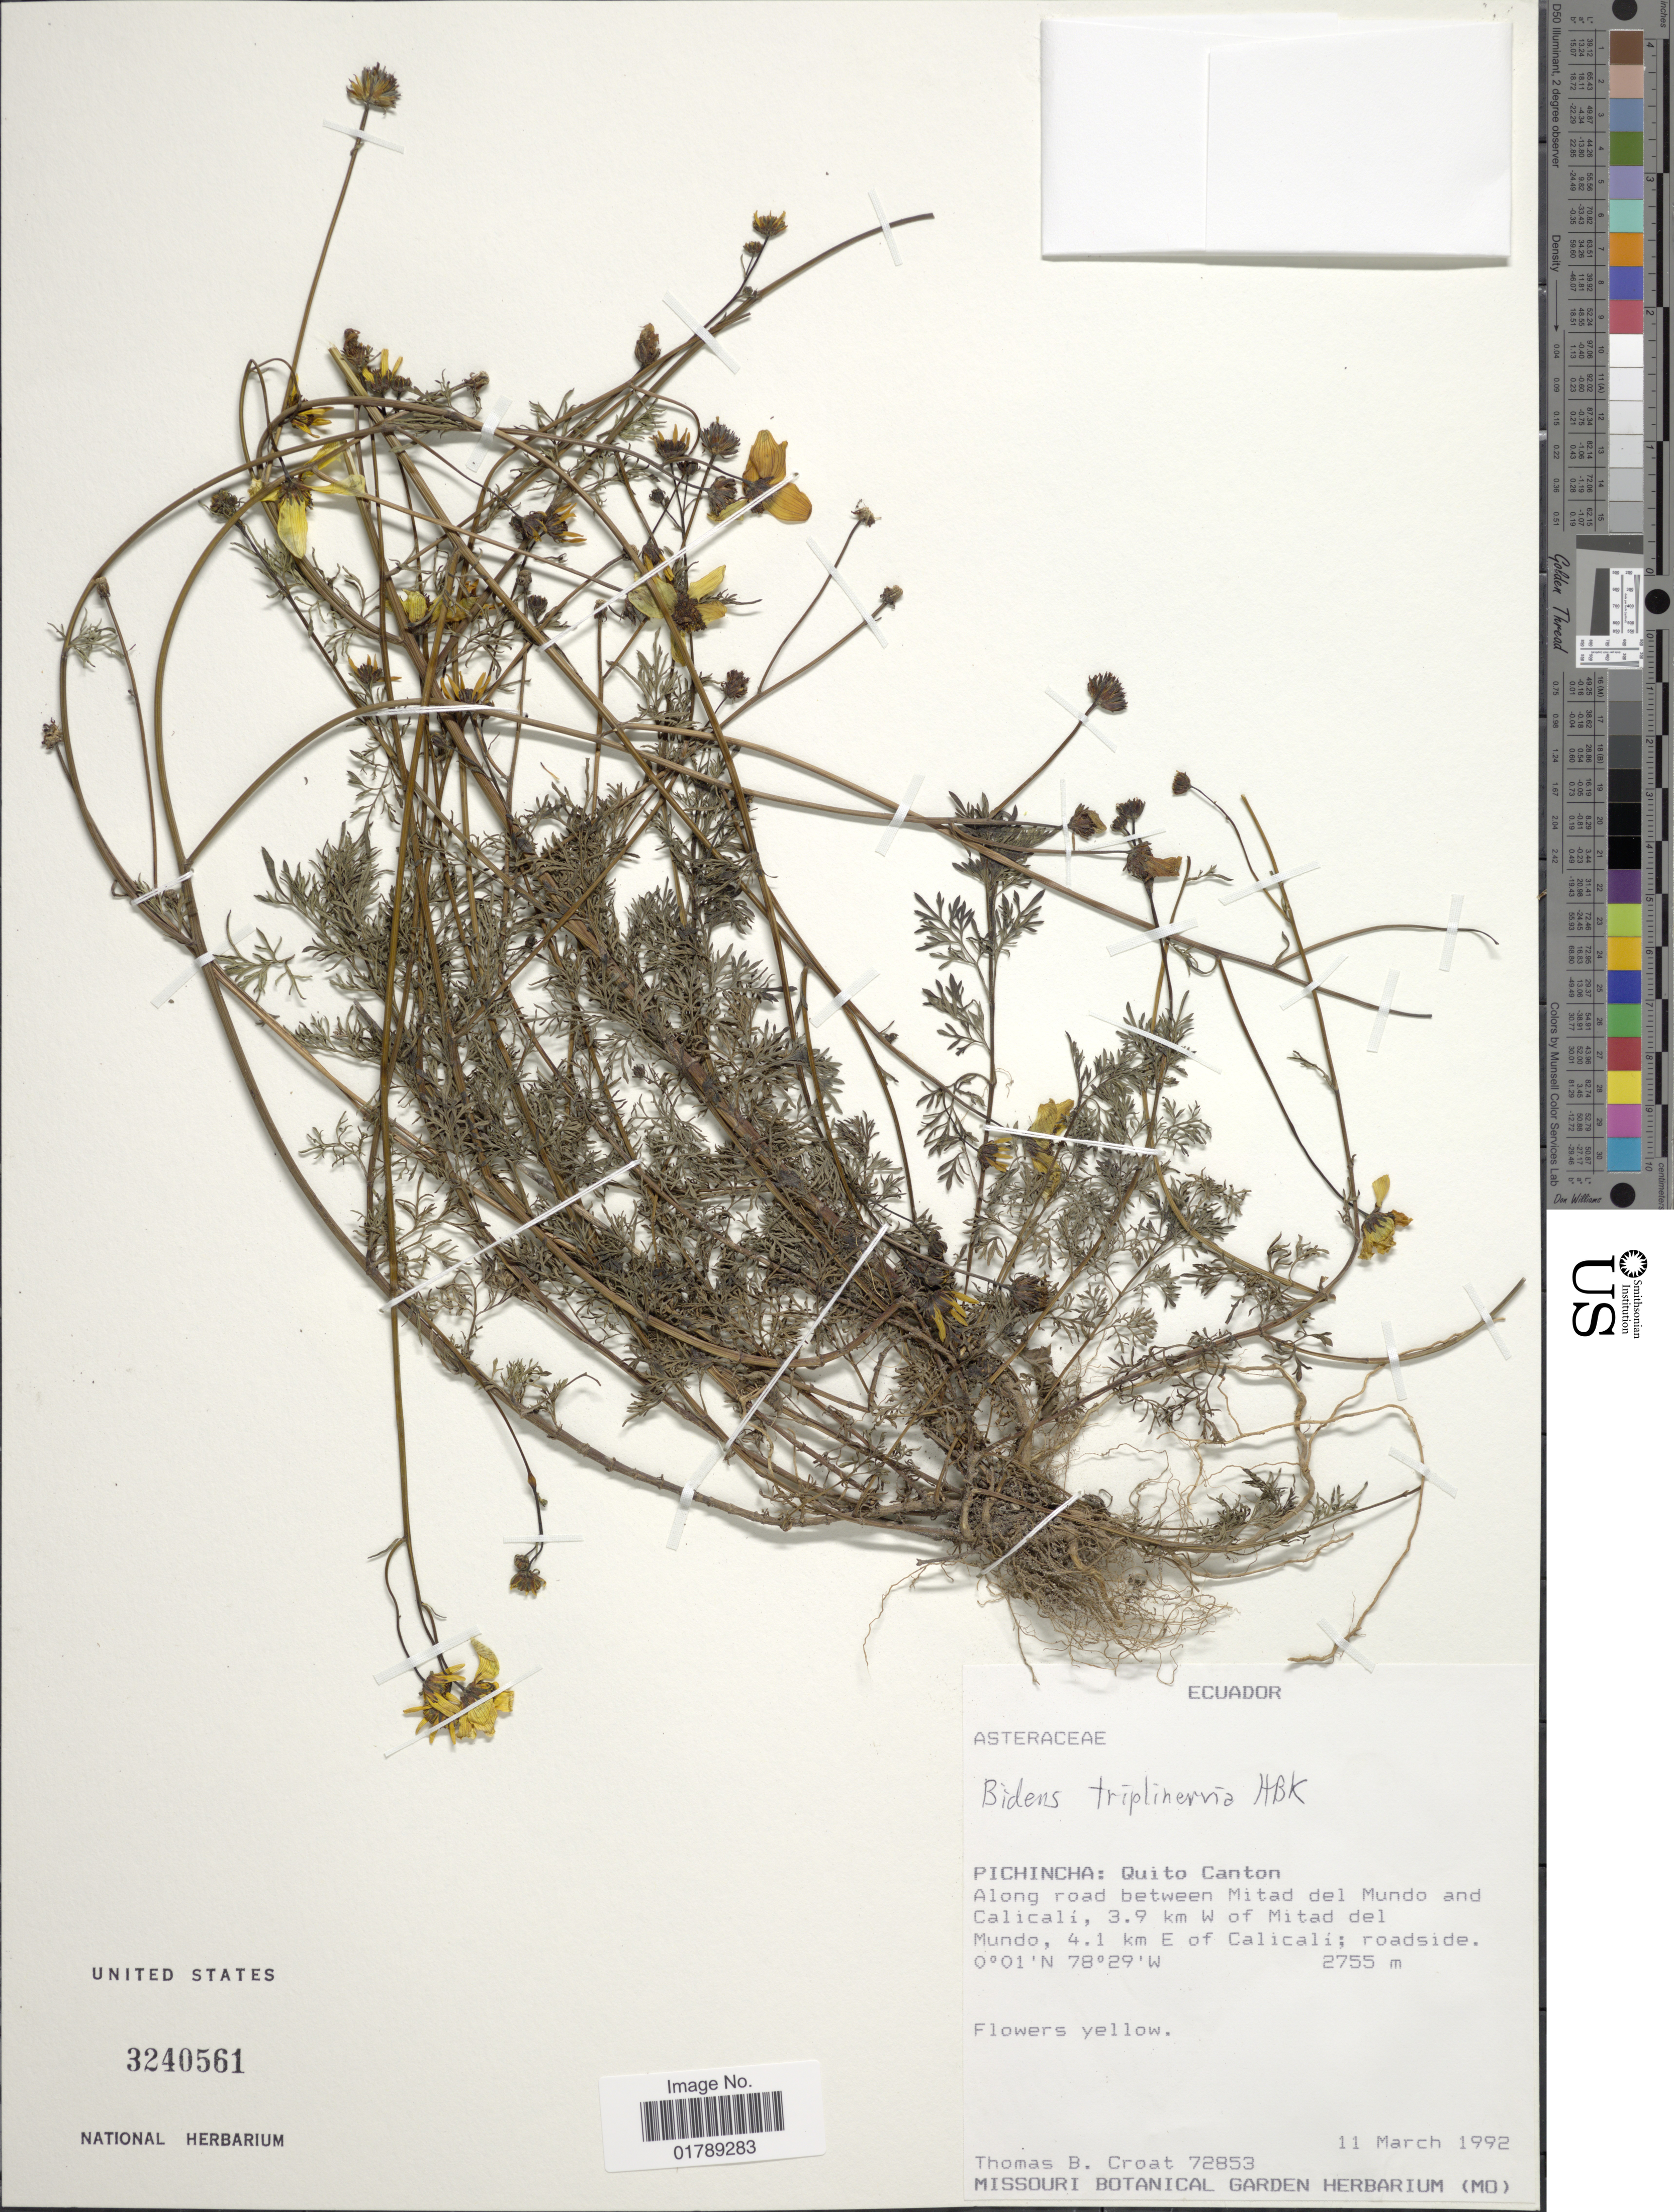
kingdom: Plantae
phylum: Tracheophyta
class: Magnoliopsida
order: Asterales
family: Asteraceae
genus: Bidens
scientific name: Bidens triplinervia var. macrantha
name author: (Wedd.) Sherff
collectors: T. B. Croat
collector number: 72853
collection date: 1972-03-11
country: Ecuador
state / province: Pichincha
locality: Quito Canton. Along road between Mitad del Mundo and Calicalí, 3.9 km W of Mitad del Mundo, 4.1 km E of Calicalí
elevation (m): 2755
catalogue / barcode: US 3240561